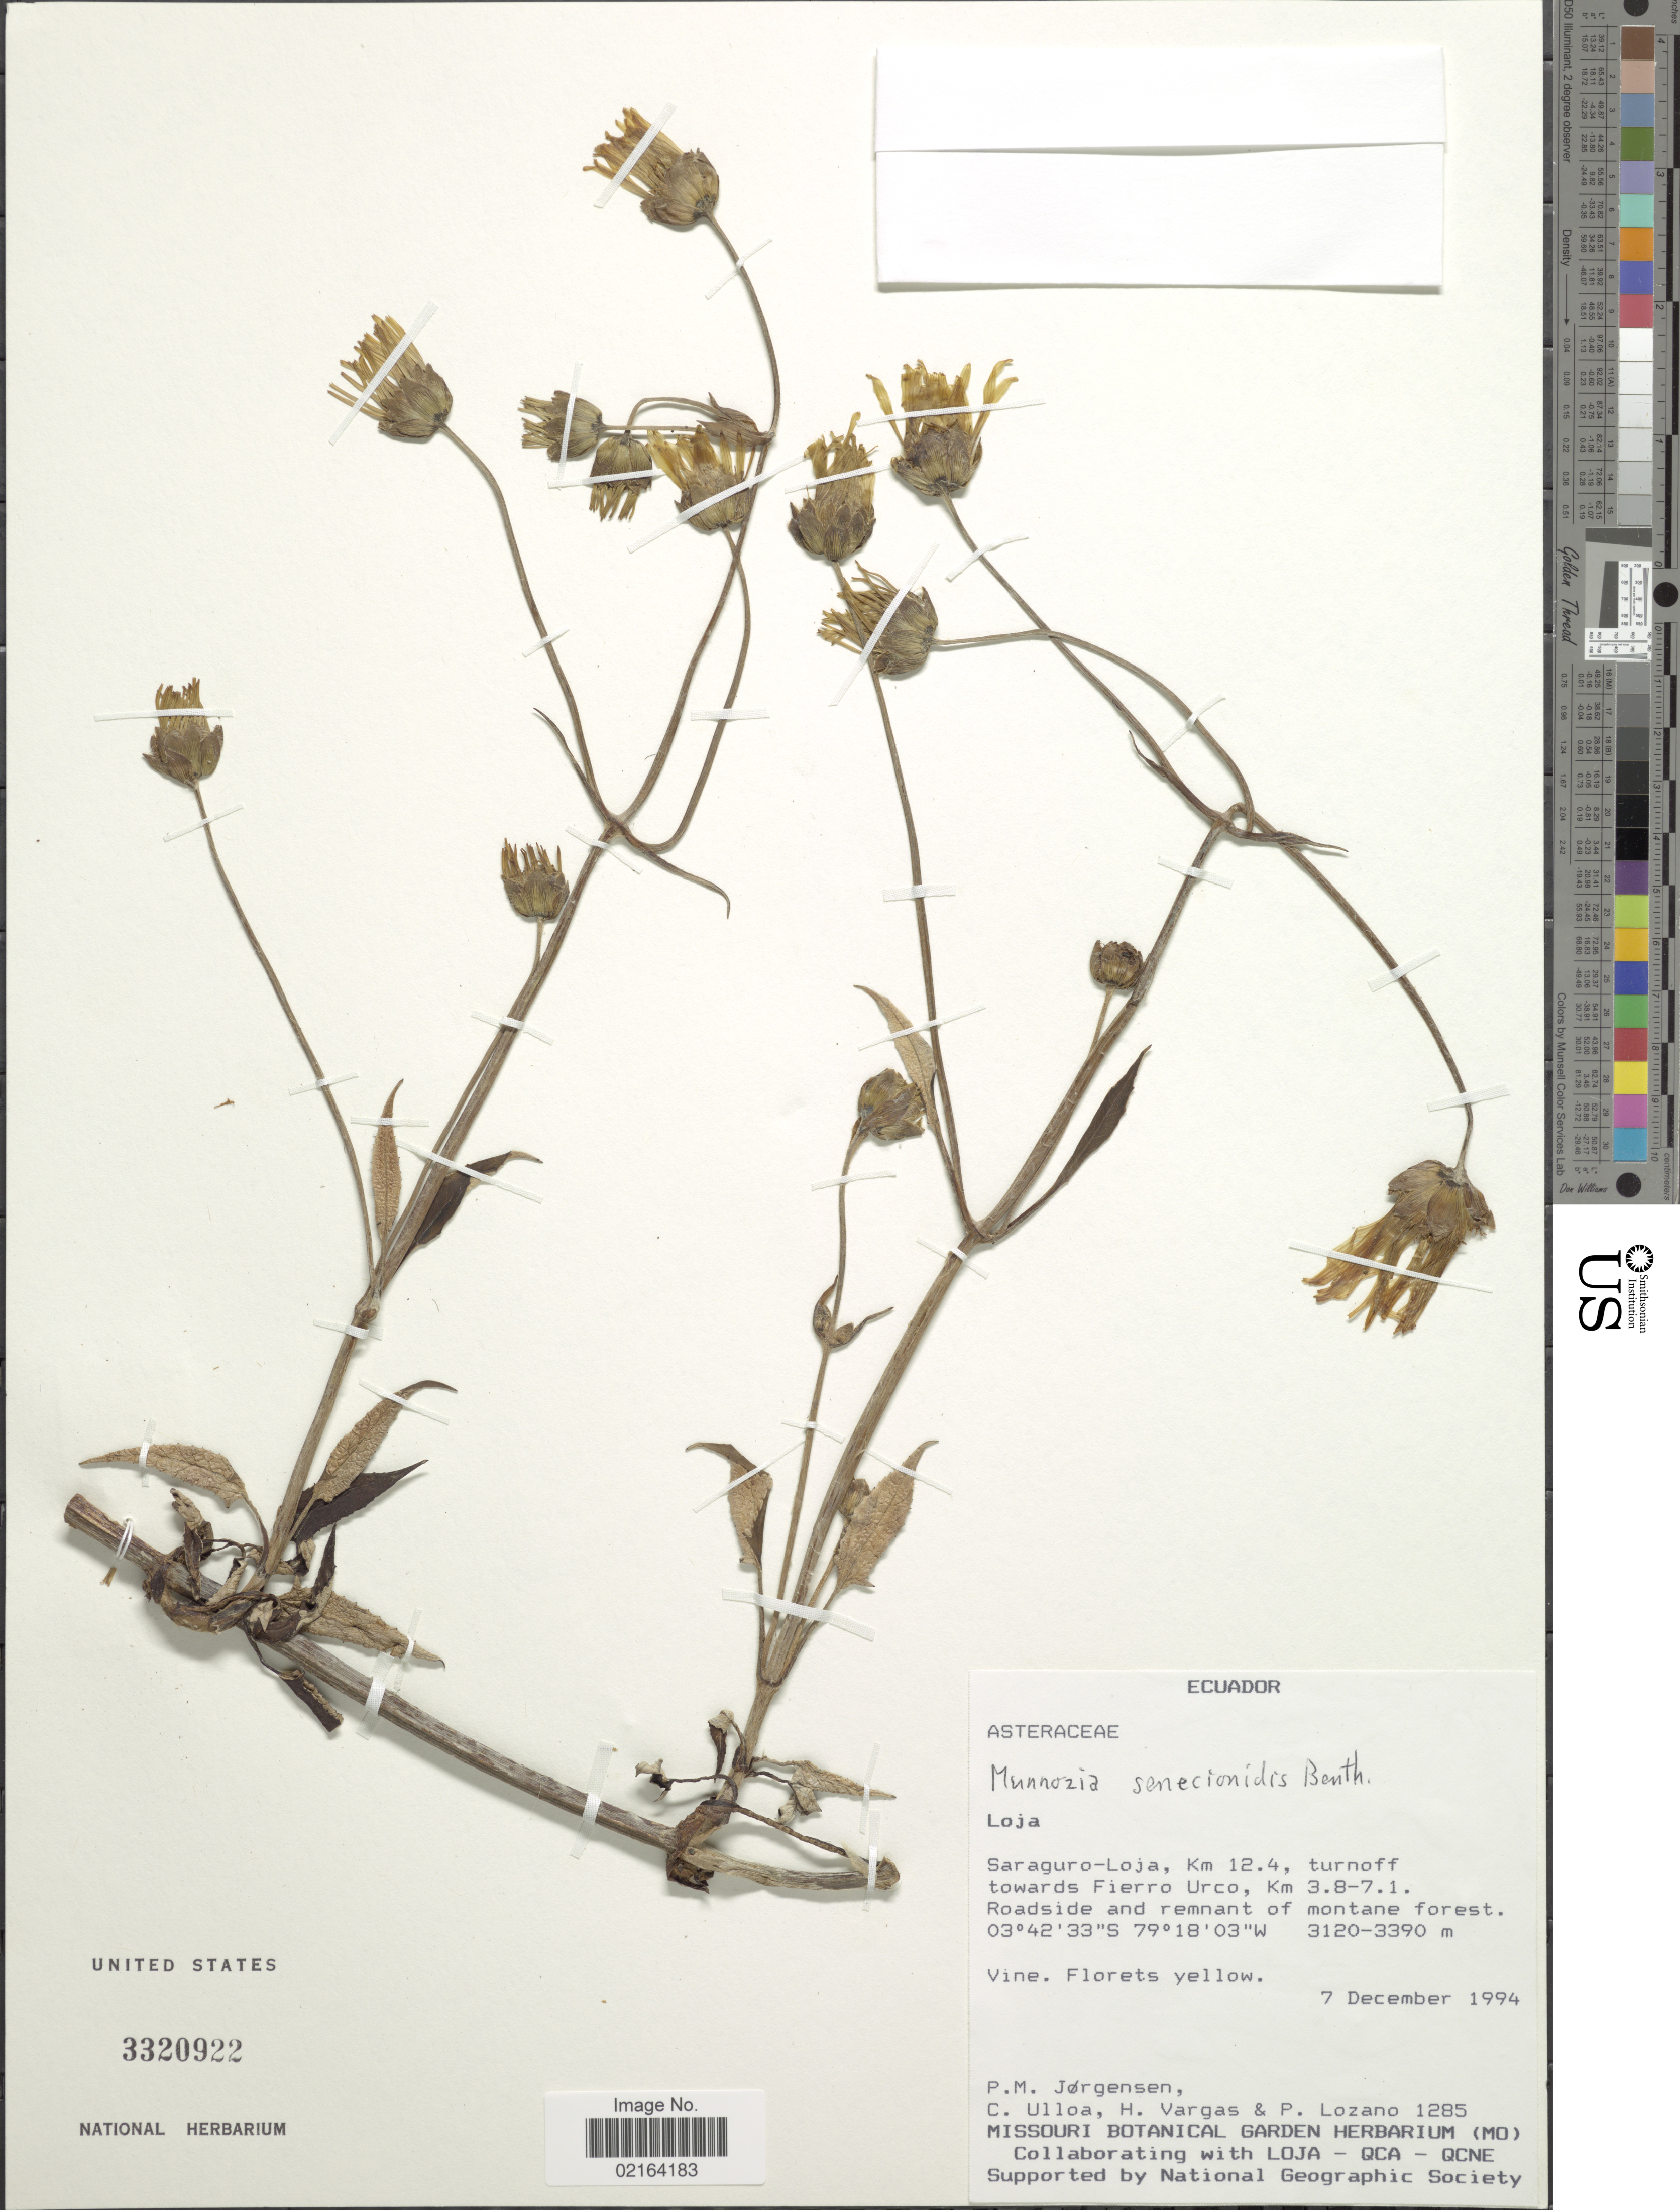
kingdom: Plantae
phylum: Tracheophyta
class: Magnoliopsida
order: Asterales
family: Asteraceae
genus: Munnozia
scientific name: Munnozia senecionidis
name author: Benth.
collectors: P. M. Jørgensen, C. Ulloa, H. Vargas & P. Lozano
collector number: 1285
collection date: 1994-12-07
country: Ecuador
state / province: Loja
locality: Loja, Saraguro-Loja, Km 12.4, turnoff towards Fierro Urco, Km 3.8-7.1 Roadside ad remnant of montane forest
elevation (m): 3120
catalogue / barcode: US 3320922